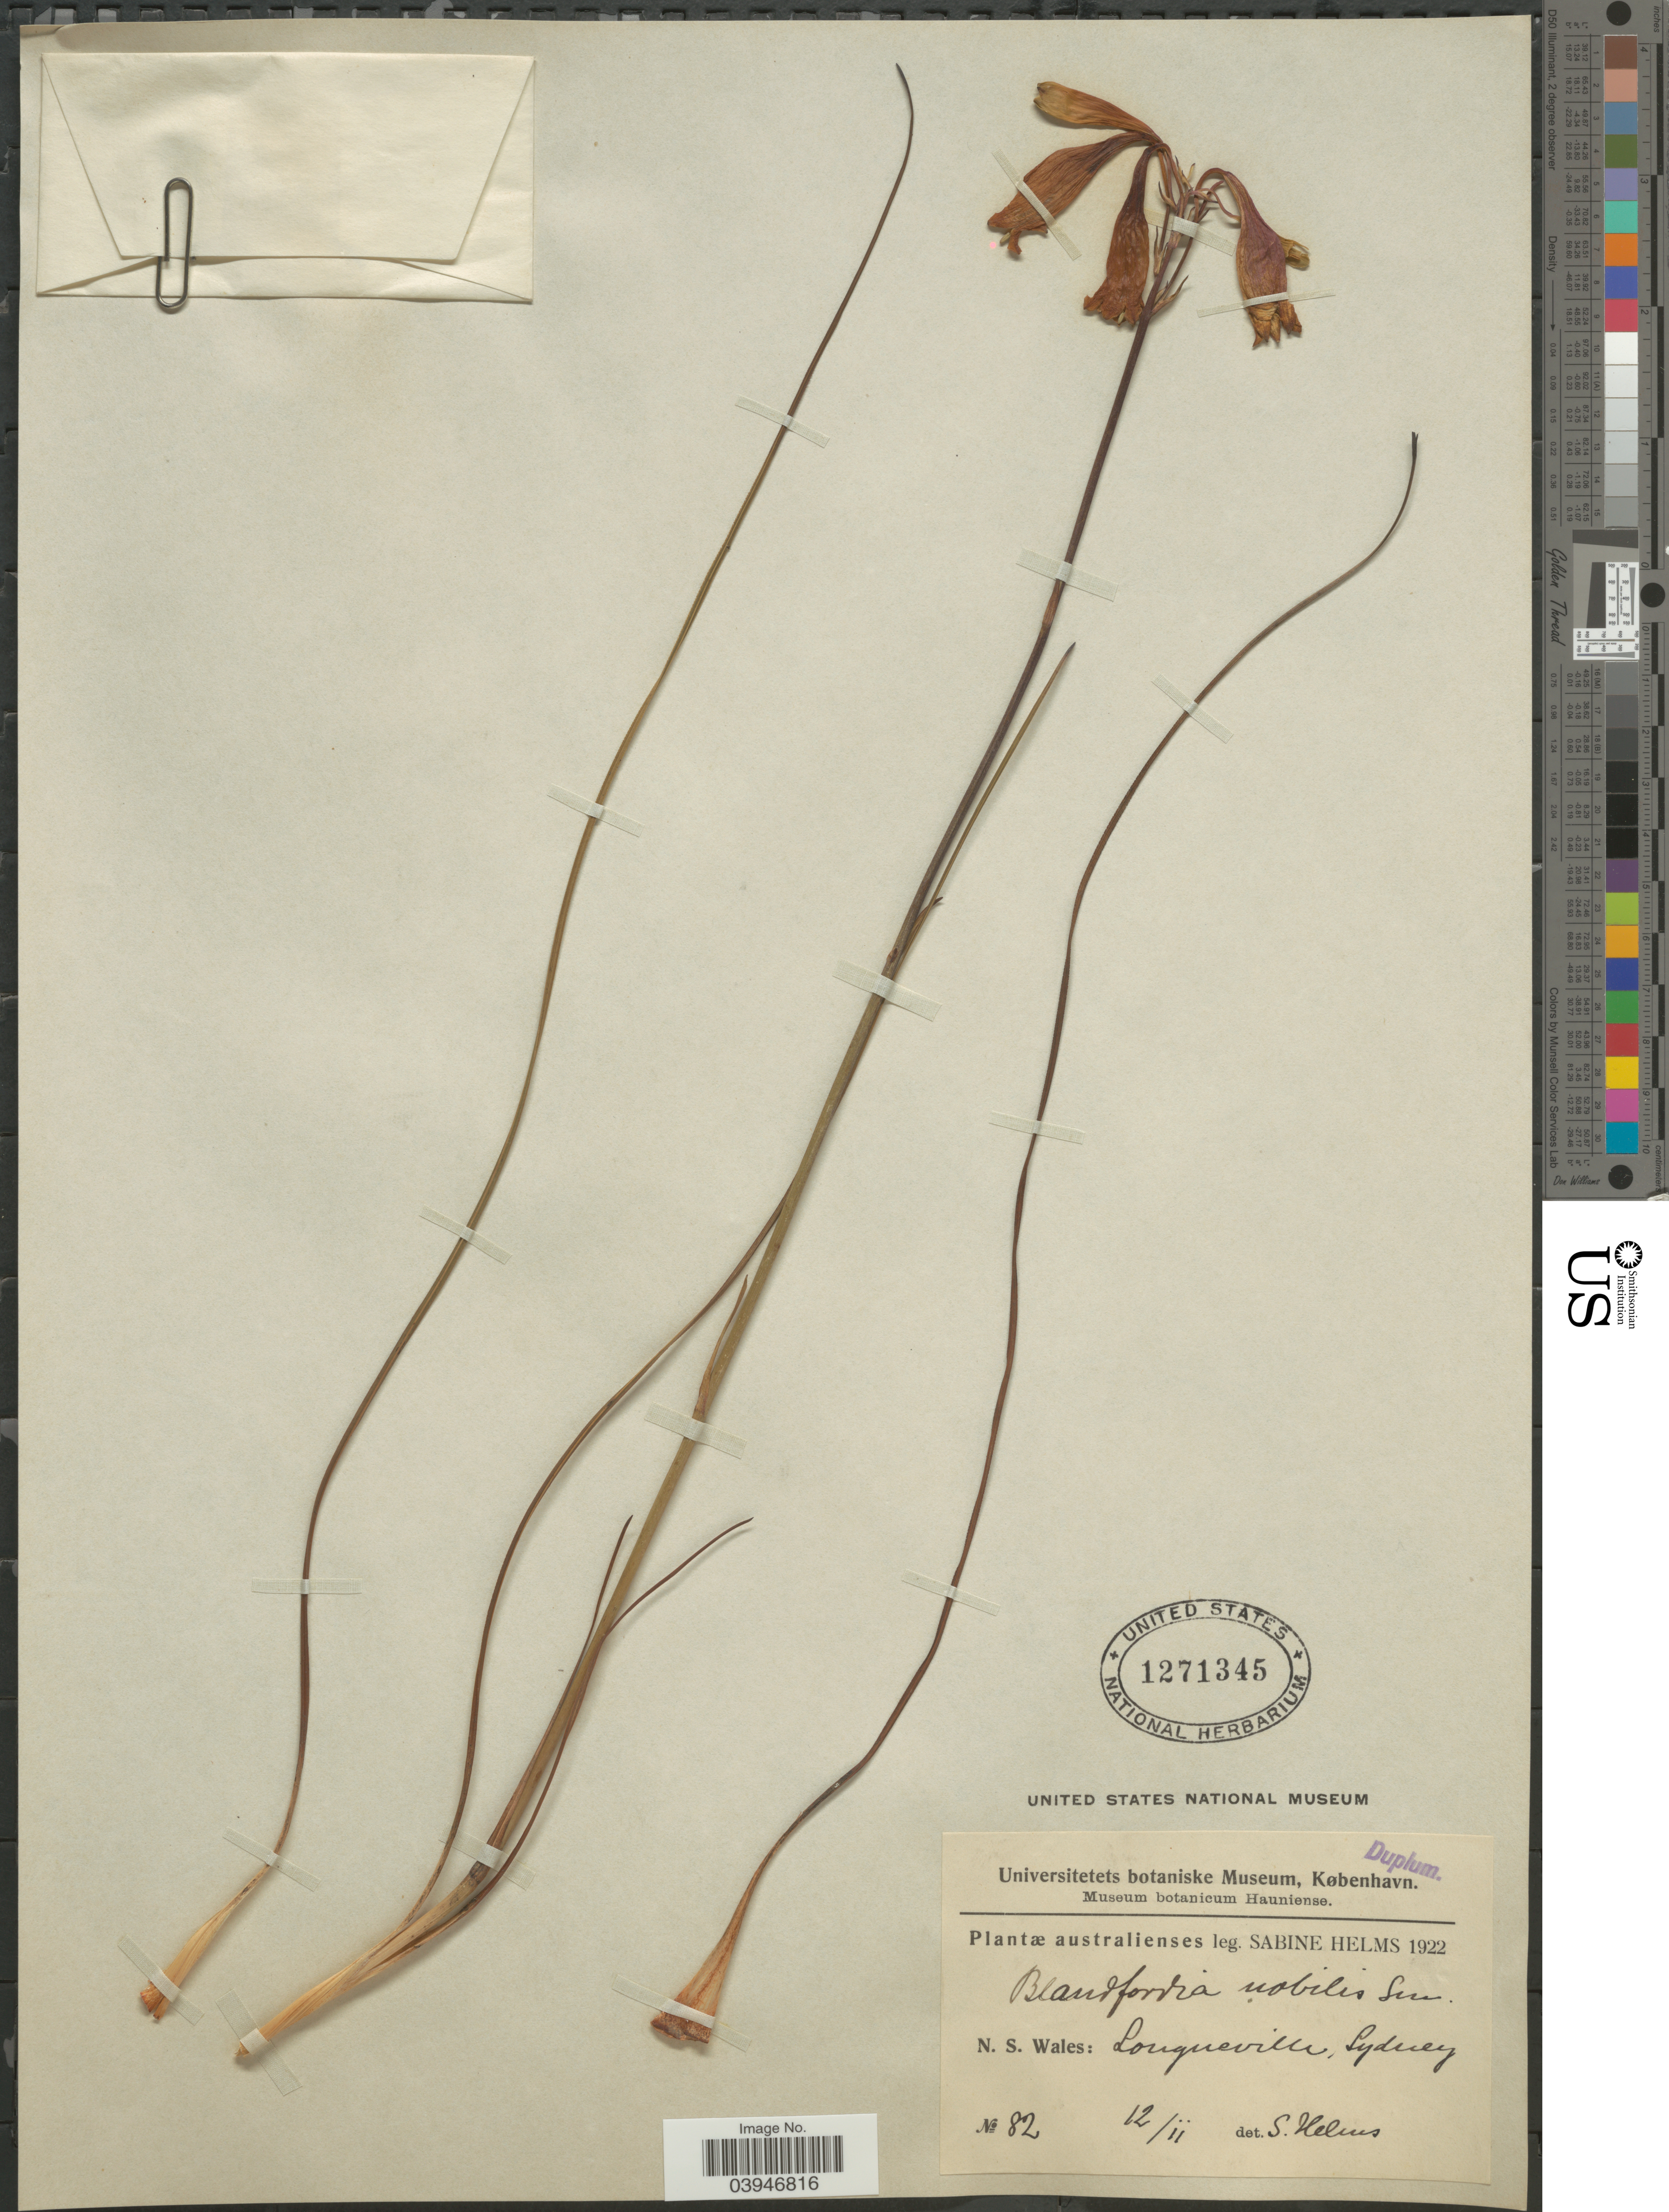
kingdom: Plantae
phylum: Tracheophyta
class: Liliopsida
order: Asparagales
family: Blandfordiaceae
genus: Blandfordia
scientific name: Blandfordia nobilis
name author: Sm.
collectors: S. Helms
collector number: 82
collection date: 1922-02-12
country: Australia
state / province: New South Wales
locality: N. S. Wales: Longueville, Sydney.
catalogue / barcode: US 1271345